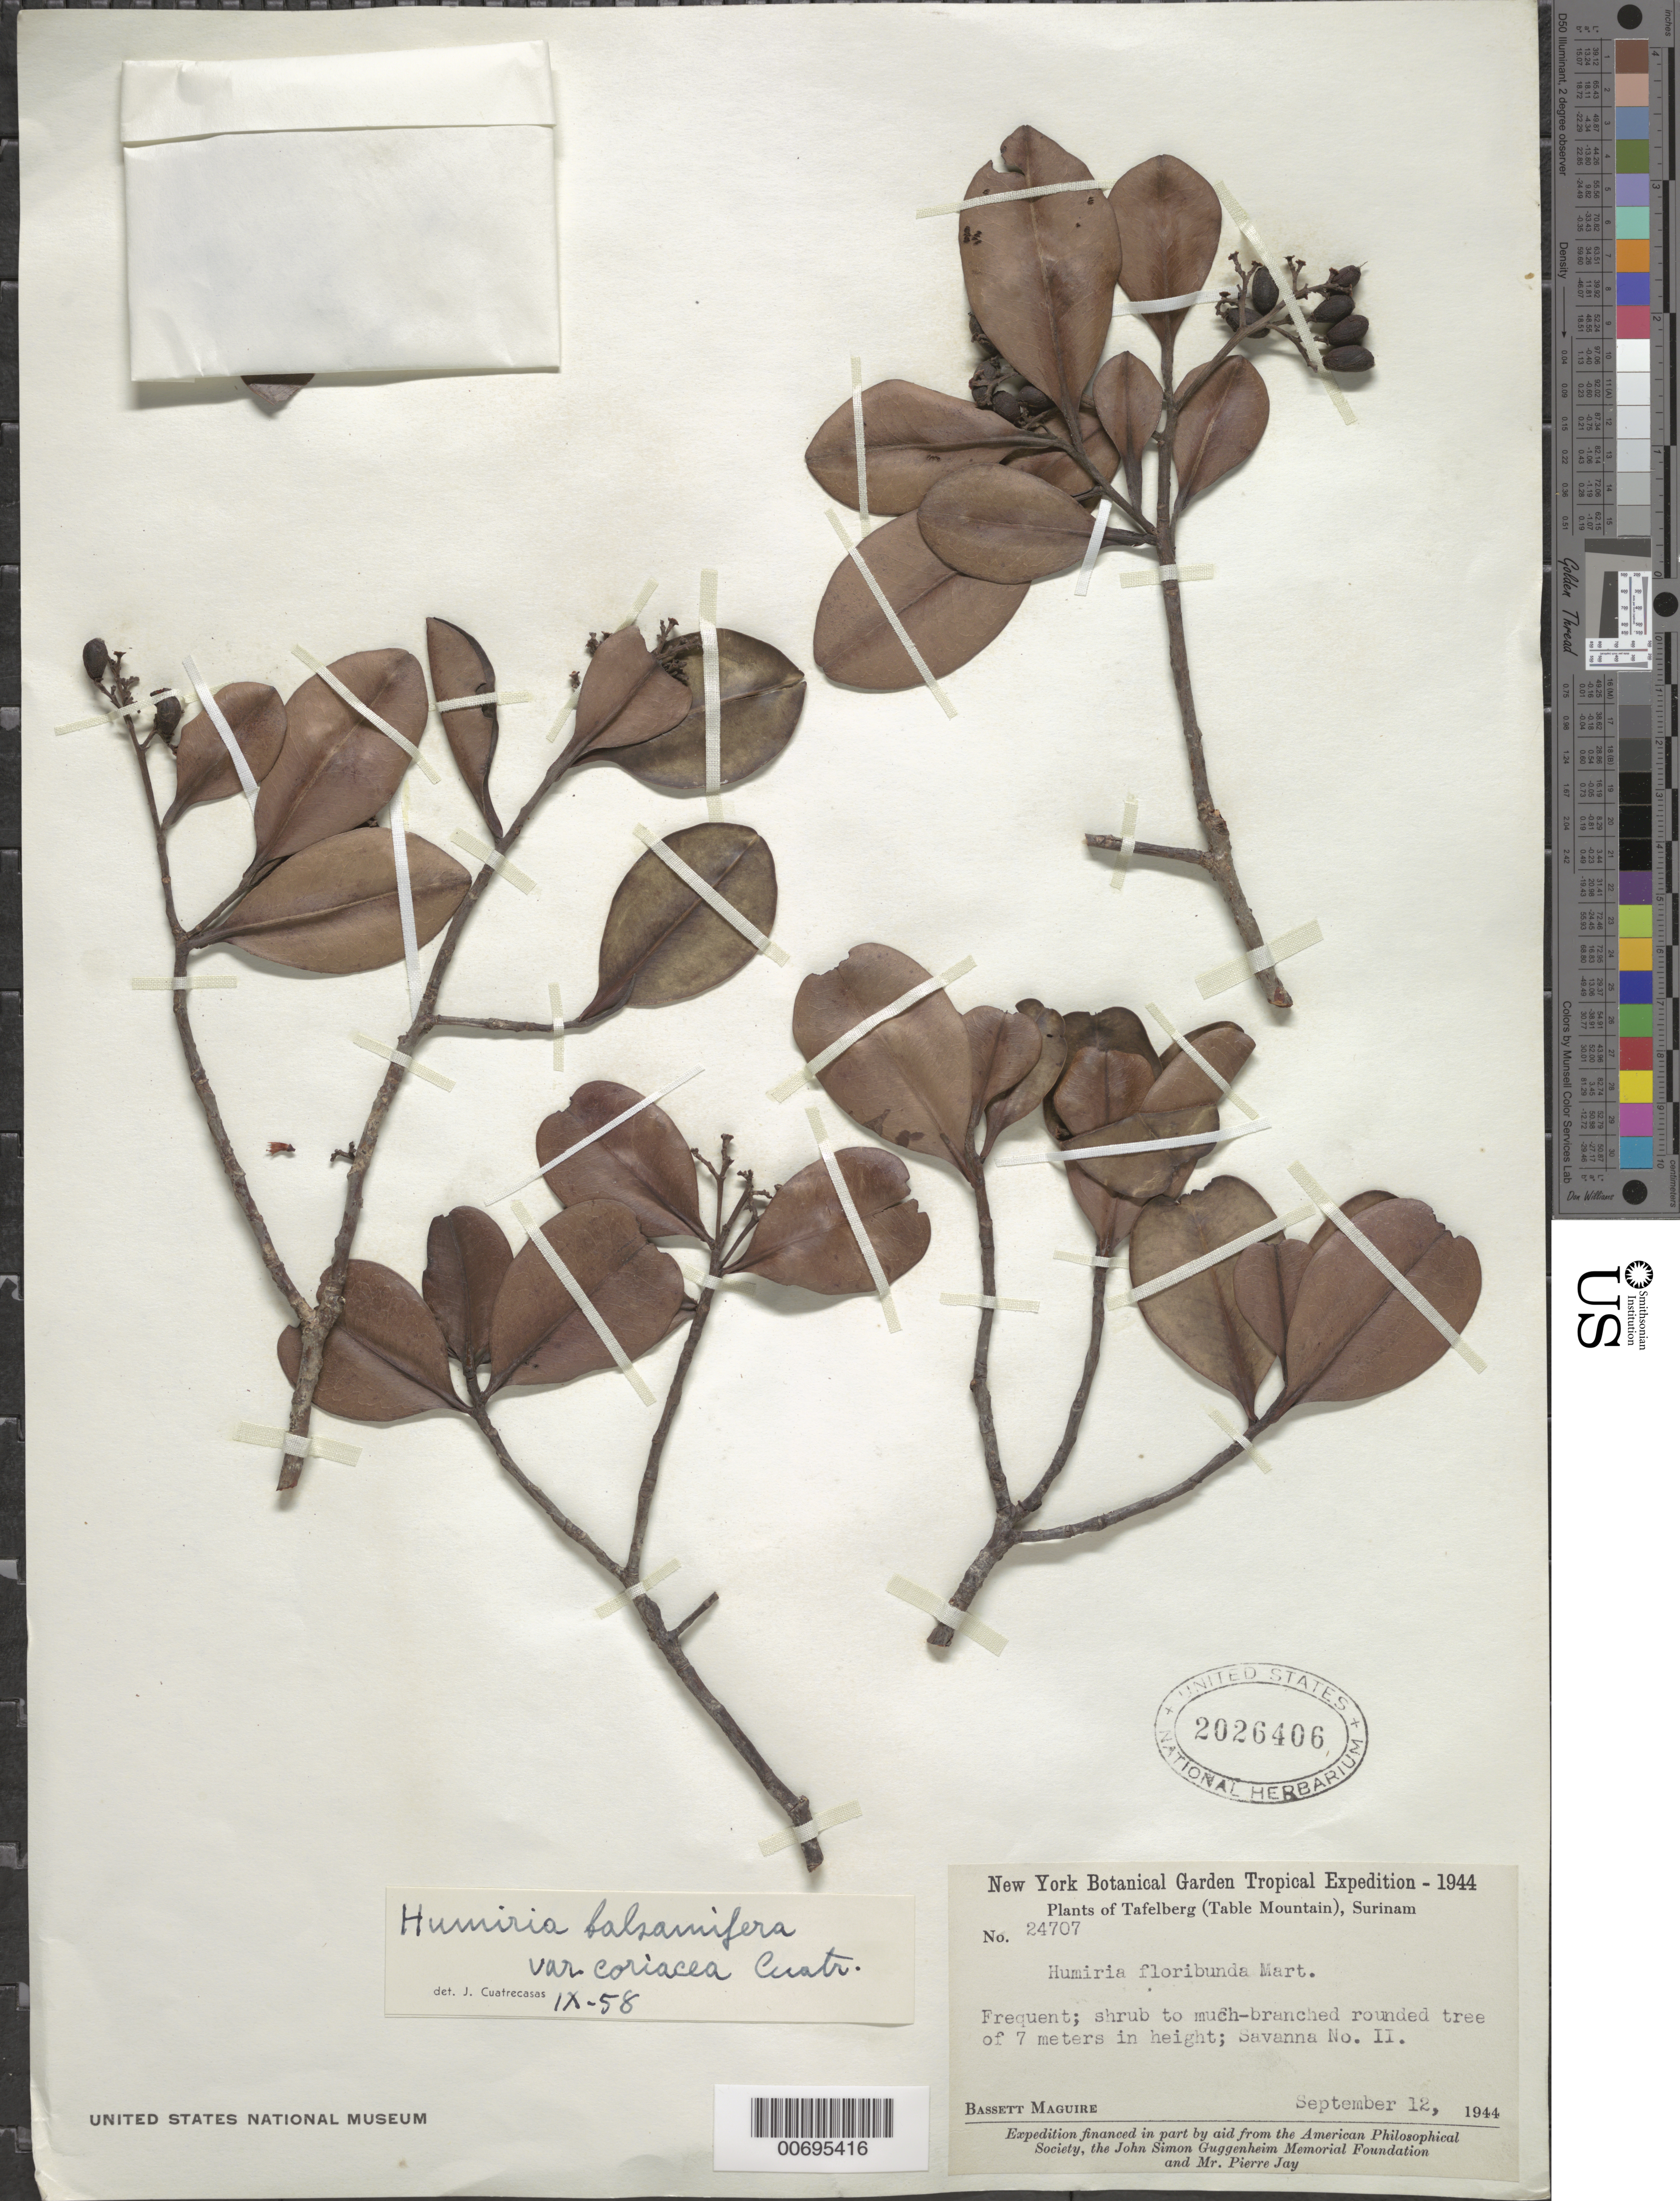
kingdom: Plantae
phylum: Tracheophyta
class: Magnoliopsida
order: Malpighiales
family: Humiriaceae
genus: Humiria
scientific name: Humiria balsamifera var. coriacea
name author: Cuatrec.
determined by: Cuatrecasas, J.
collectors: B. Maguire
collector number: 24707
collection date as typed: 12-Sep-44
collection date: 1944-09-12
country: Suriname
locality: Tafelberg (Table Mountain), Savanna II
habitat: Savanna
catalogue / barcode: US 2026406